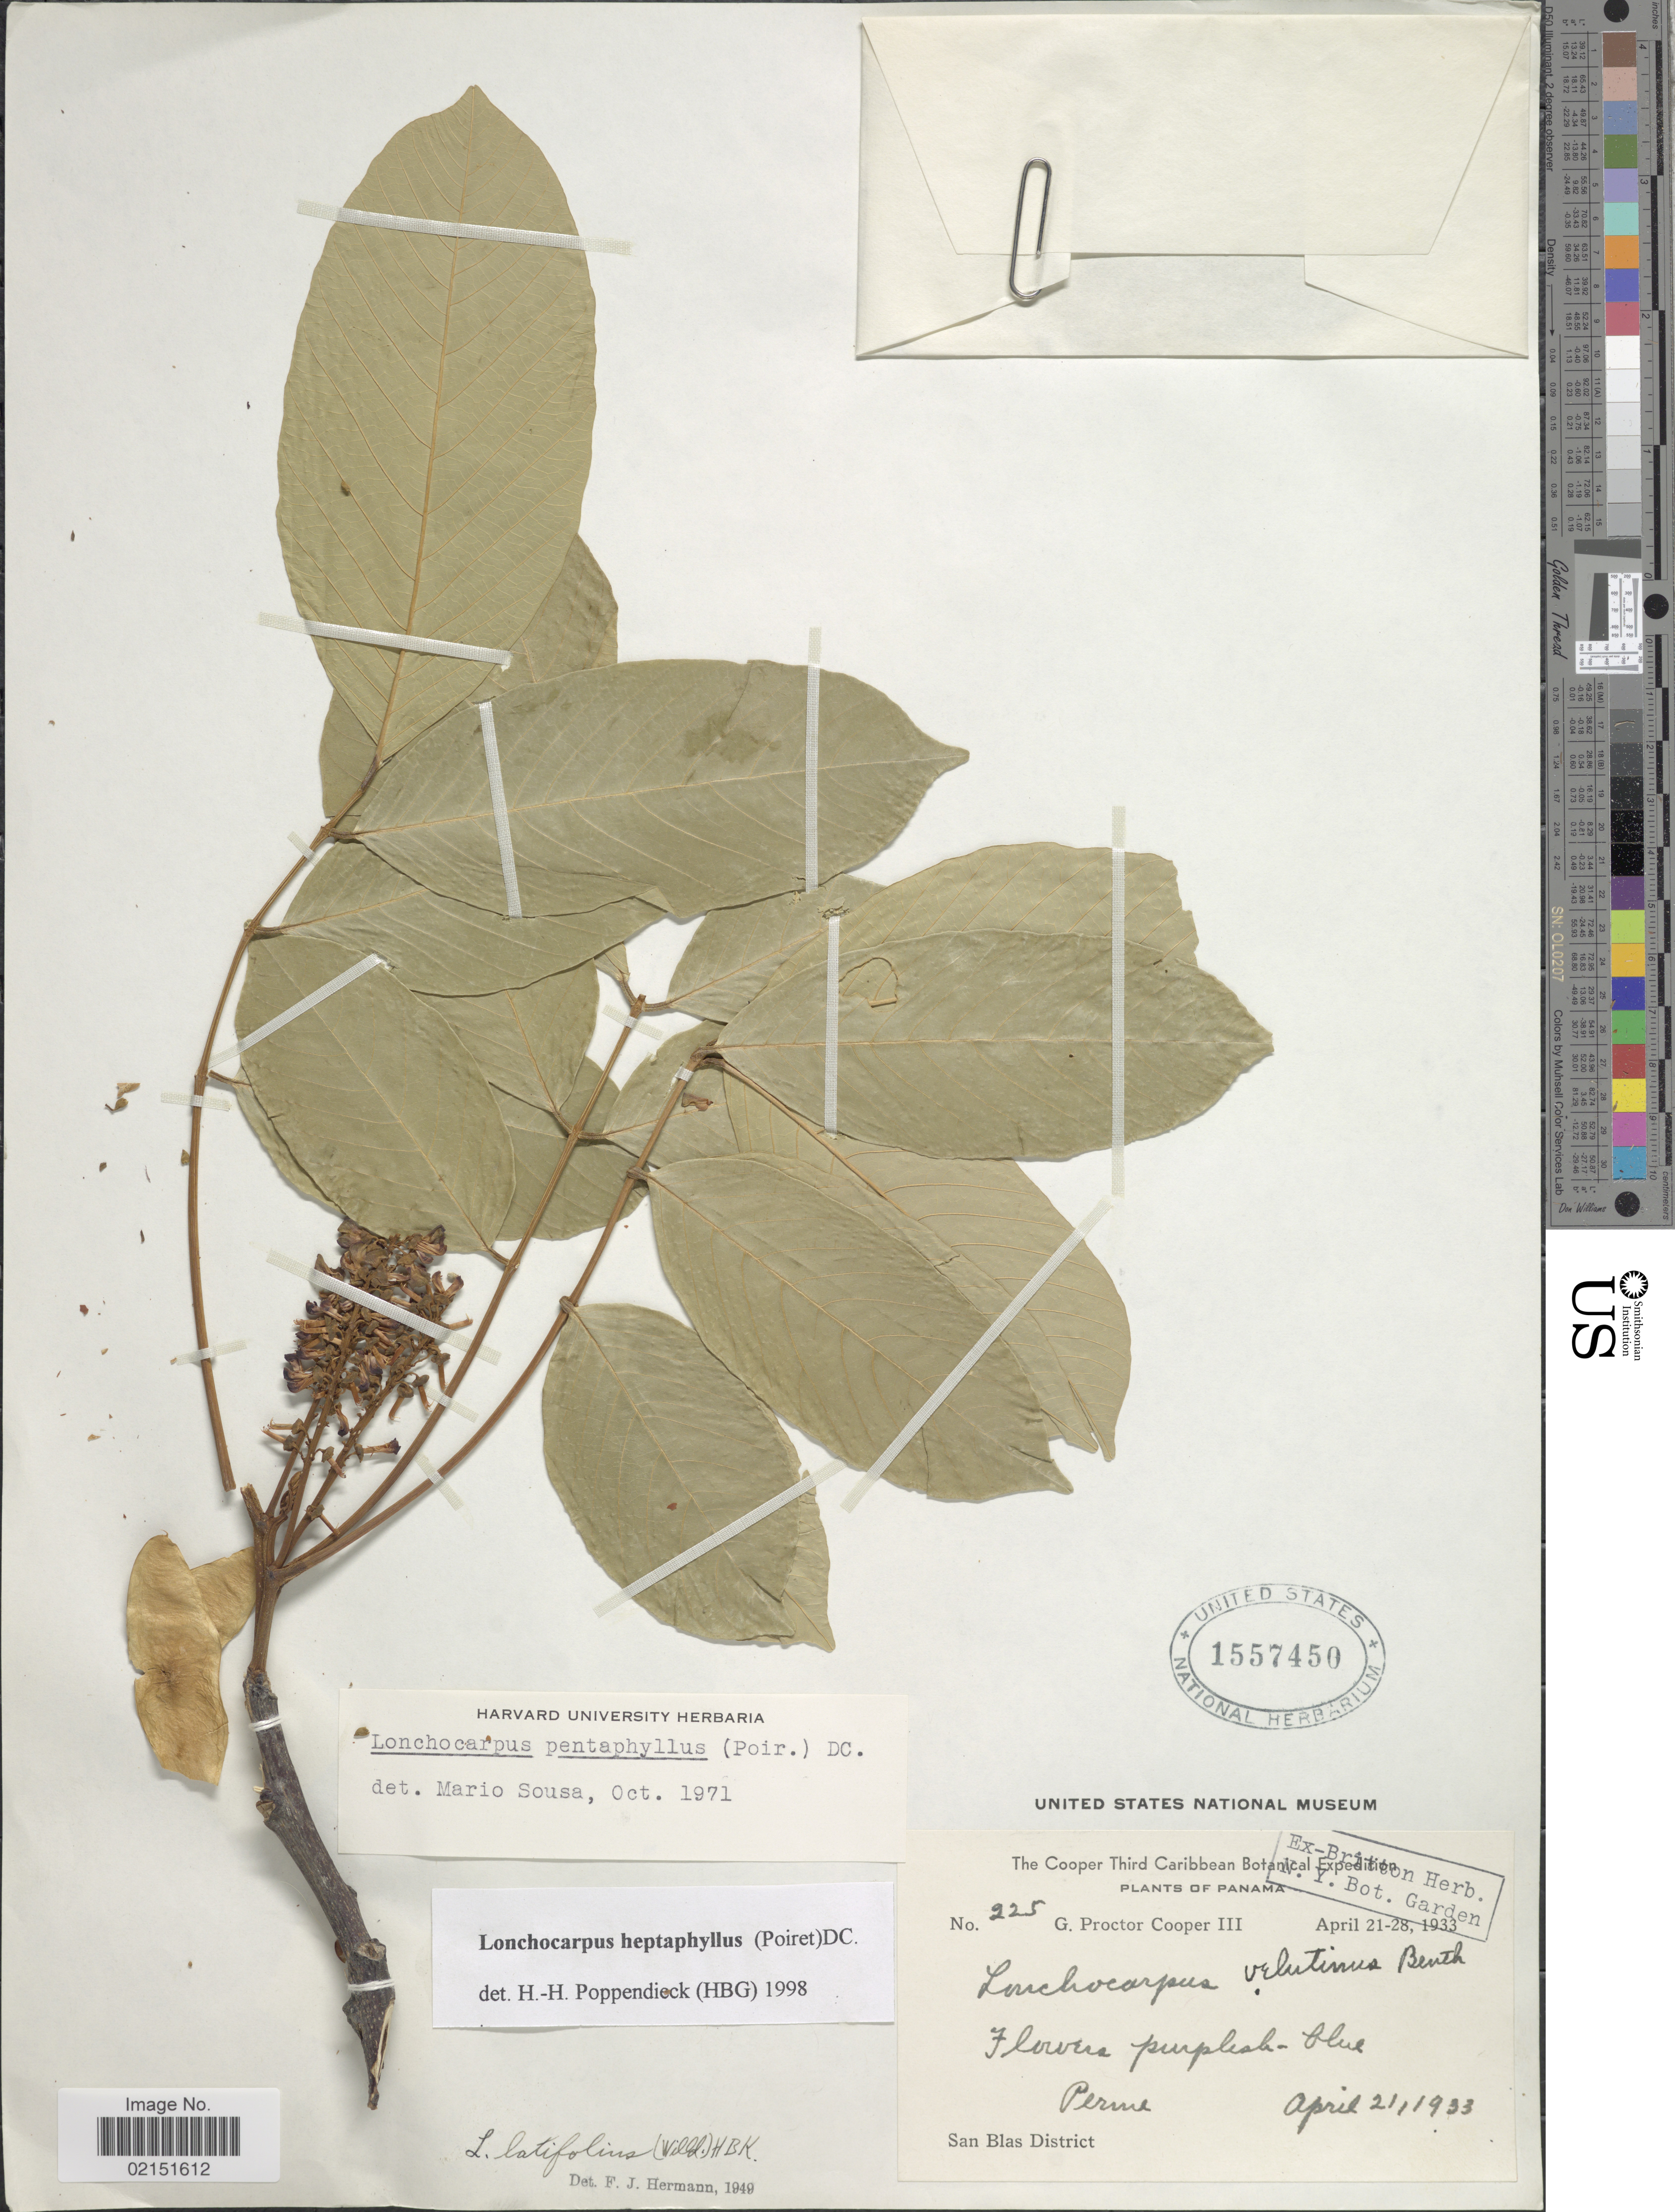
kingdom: Plantae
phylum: Tracheophyta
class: Magnoliopsida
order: Fabales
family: Fabaceae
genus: Lonchocarpus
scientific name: Lonchocarpus heptaphyllus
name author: (Poir.) DC.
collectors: G. Cooper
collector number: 225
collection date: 1933-04-21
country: Panama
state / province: Kuna Yala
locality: San Blas District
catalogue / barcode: US 1557450